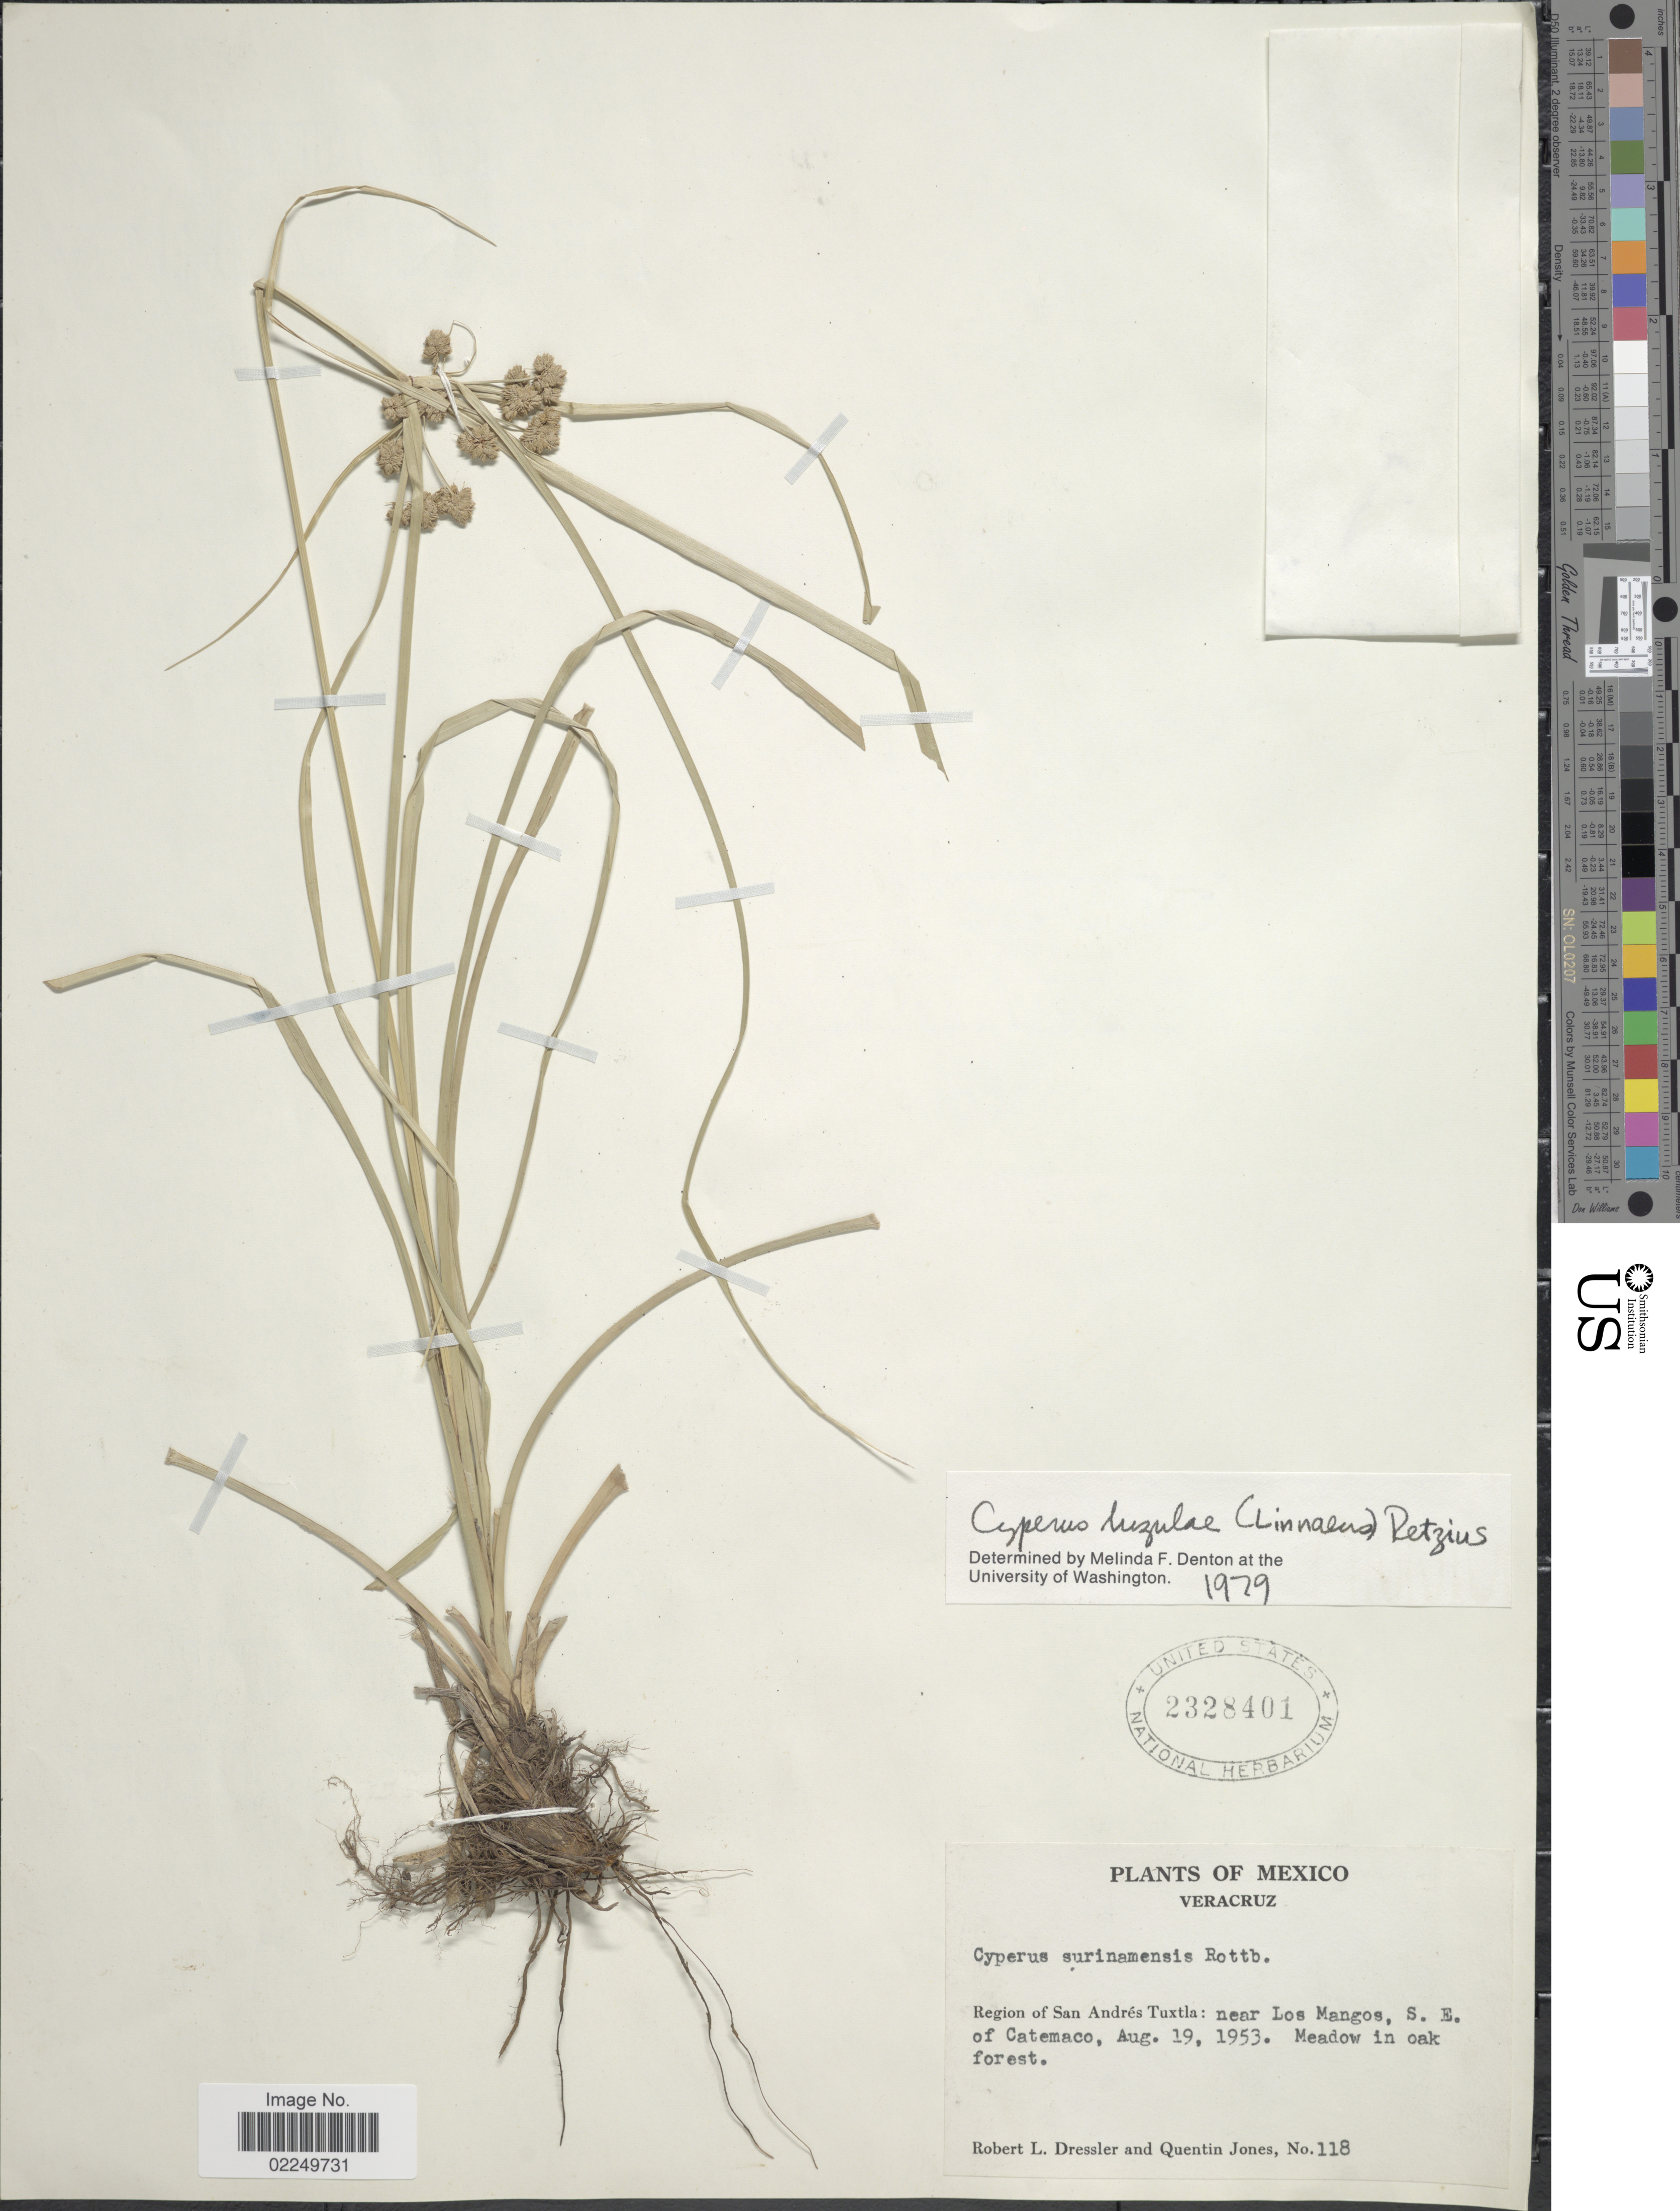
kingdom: Plantae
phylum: Tracheophyta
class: Liliopsida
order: Poales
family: Cyperaceae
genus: Cyperus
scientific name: Cyperus luzulae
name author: (L.) Rottb. ex Retz.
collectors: R. Dressler & Q. Jones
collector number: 118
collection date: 1953-08-19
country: Mexico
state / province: Veracruz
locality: Veracruz, region of San Andres Tuxtla: near Los Mangos, S.E. of Catemaco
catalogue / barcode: US 2328401